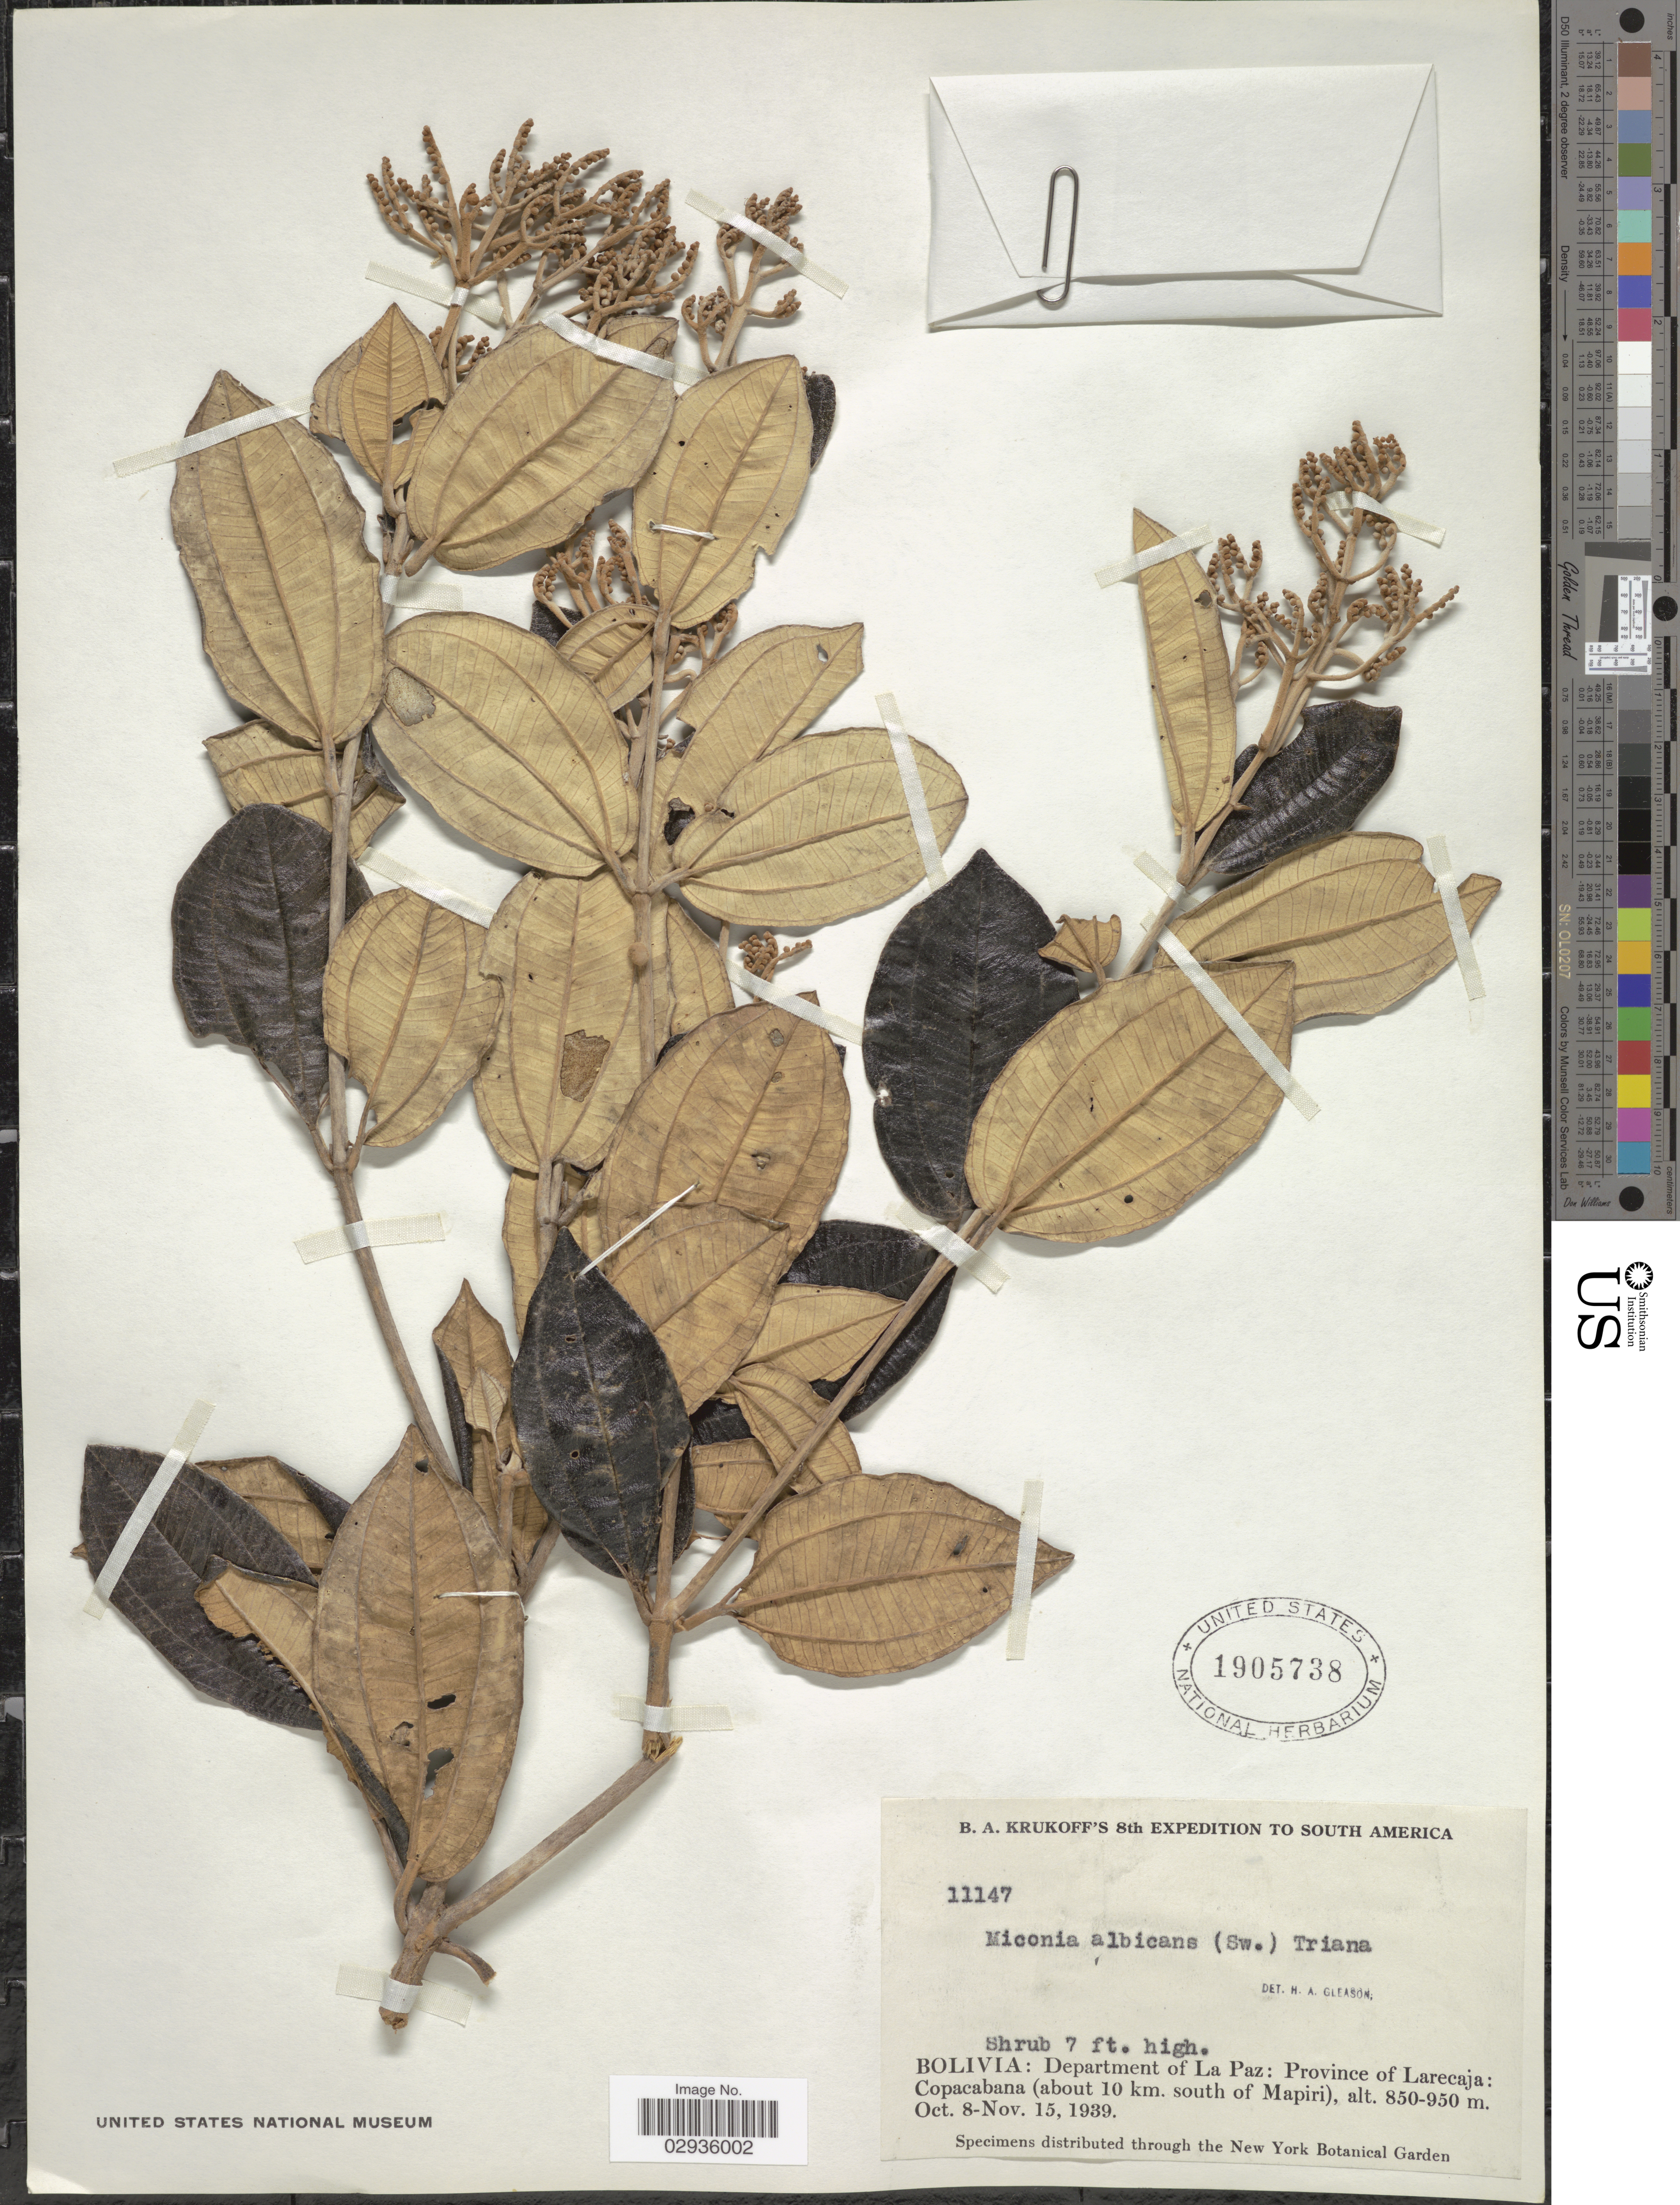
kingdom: Plantae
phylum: Tracheophyta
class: Magnoliopsida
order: Myrtales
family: Melastomataceae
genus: Miconia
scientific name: Miconia albicans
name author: (Sw.) Steud.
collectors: B. A. Krukoff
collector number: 11147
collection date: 1939-10-08/1939-11-15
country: Bolivia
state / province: La Paz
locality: Department of La Paz: Province of Larecaja: Copacabana ( about 10 km. south of Mapiri).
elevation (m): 850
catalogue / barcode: US 1905738